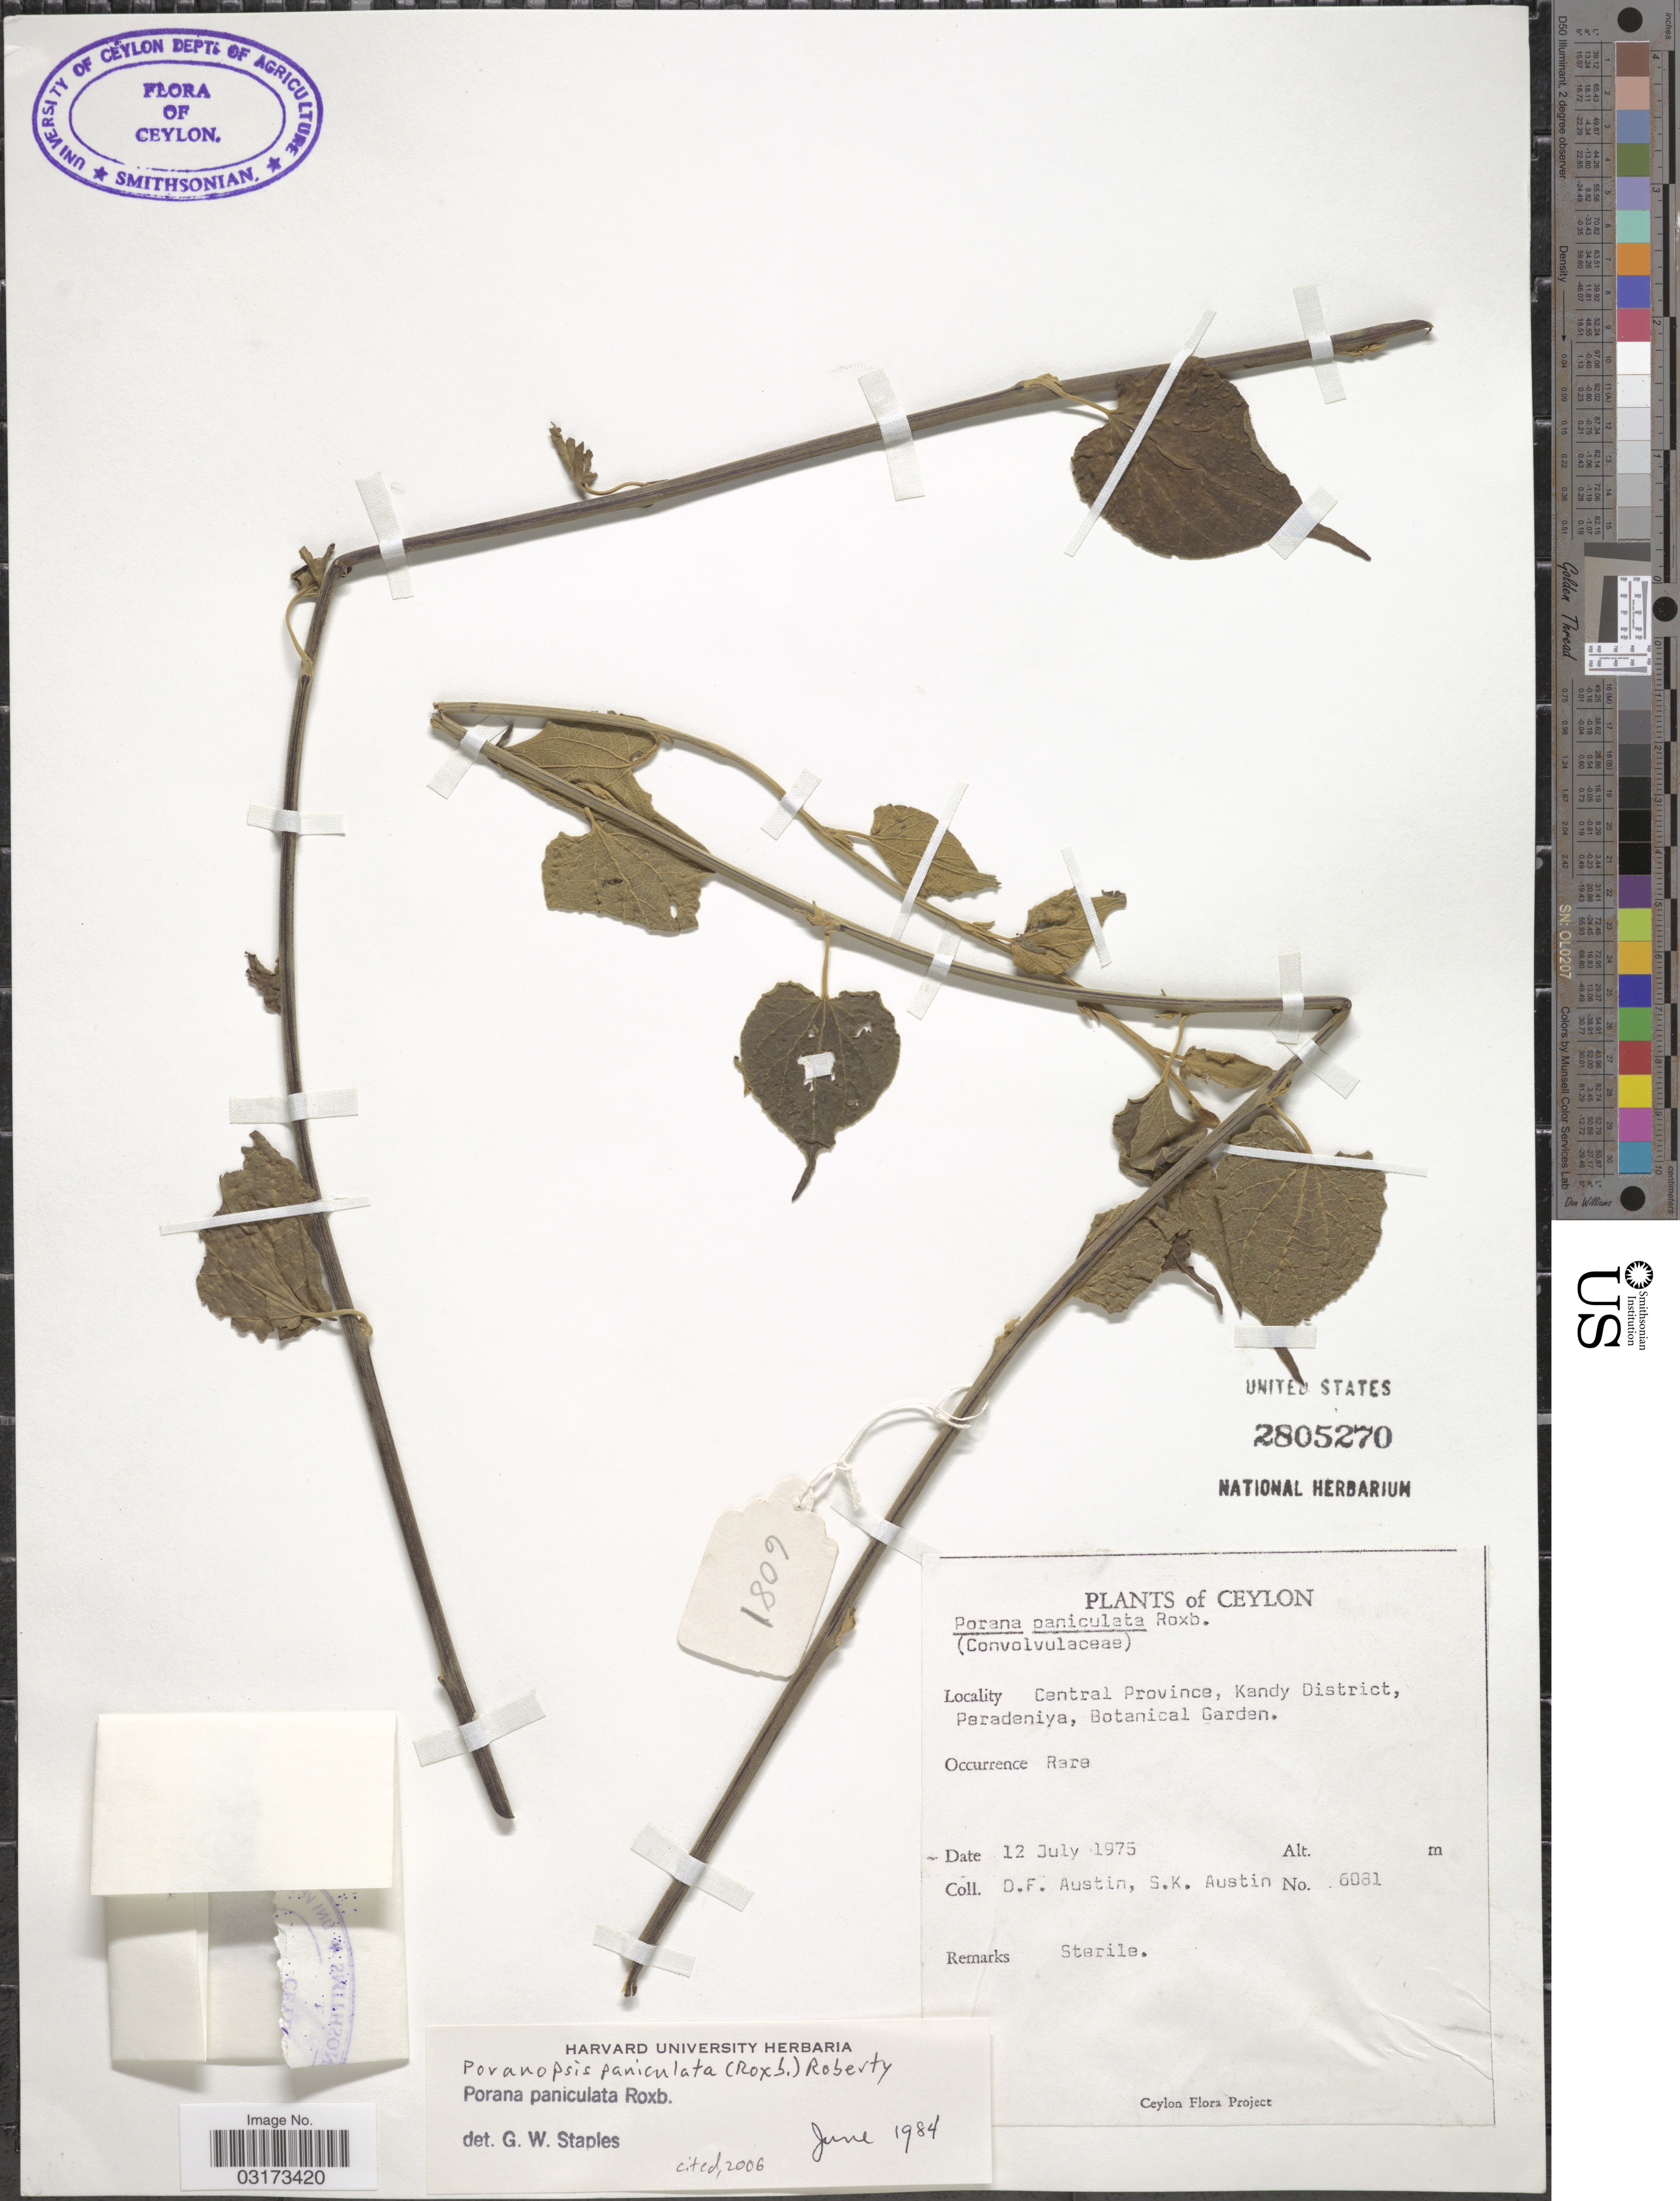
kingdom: Plantae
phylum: Tracheophyta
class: Magnoliopsida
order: Solanales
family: Convolvulaceae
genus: Poranopsis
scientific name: Poranopsis paniculata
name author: (Roxb.) Roberty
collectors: D. Austin & S. Austin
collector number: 6081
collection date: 1975-07-12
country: Sri Lanka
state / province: Central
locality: Ceylon. Kandy District, Paradeniya, Botanical Garden.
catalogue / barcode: US 2805270